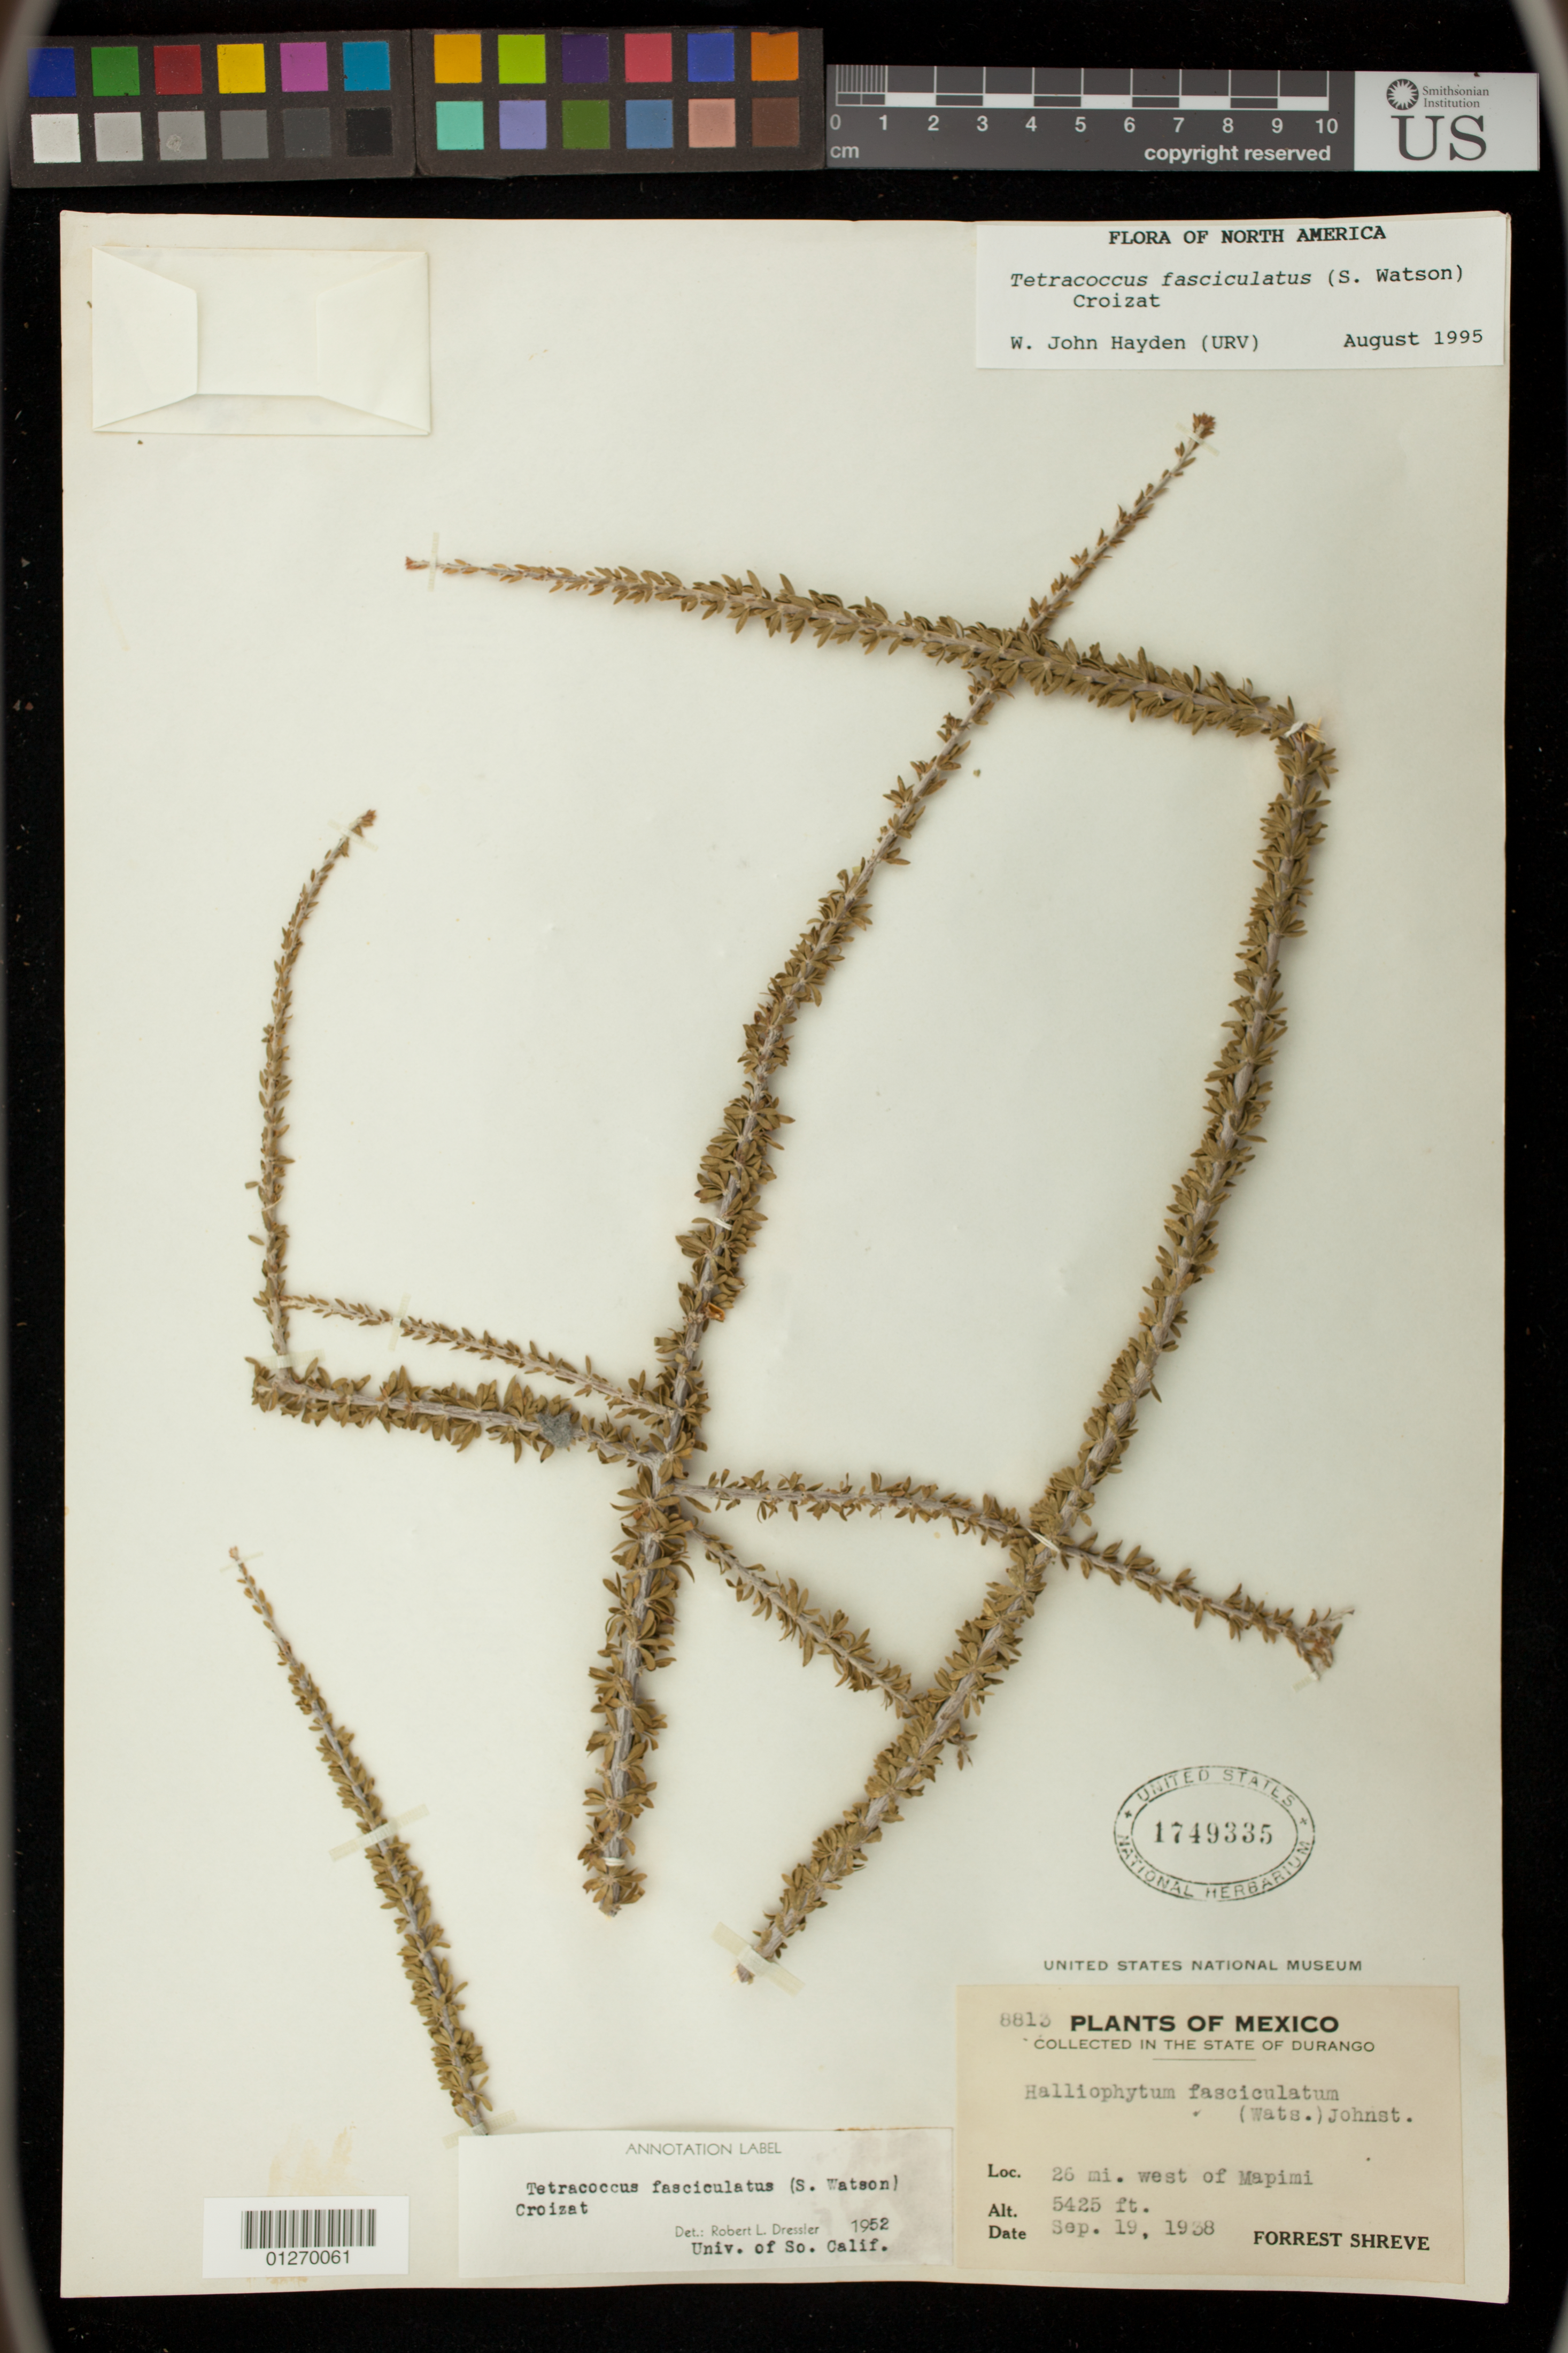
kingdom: Plantae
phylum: Tracheophyta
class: Magnoliopsida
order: Malpighiales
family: Picrodendraceae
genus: Tetracoccus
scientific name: Tetracoccus fasciculatus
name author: (S. Watson) Croizat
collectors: F. Shreve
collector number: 8813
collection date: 1938-09-19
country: Mexico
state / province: Durango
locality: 26 mi. west of Mapimi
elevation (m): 1654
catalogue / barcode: US 1749335